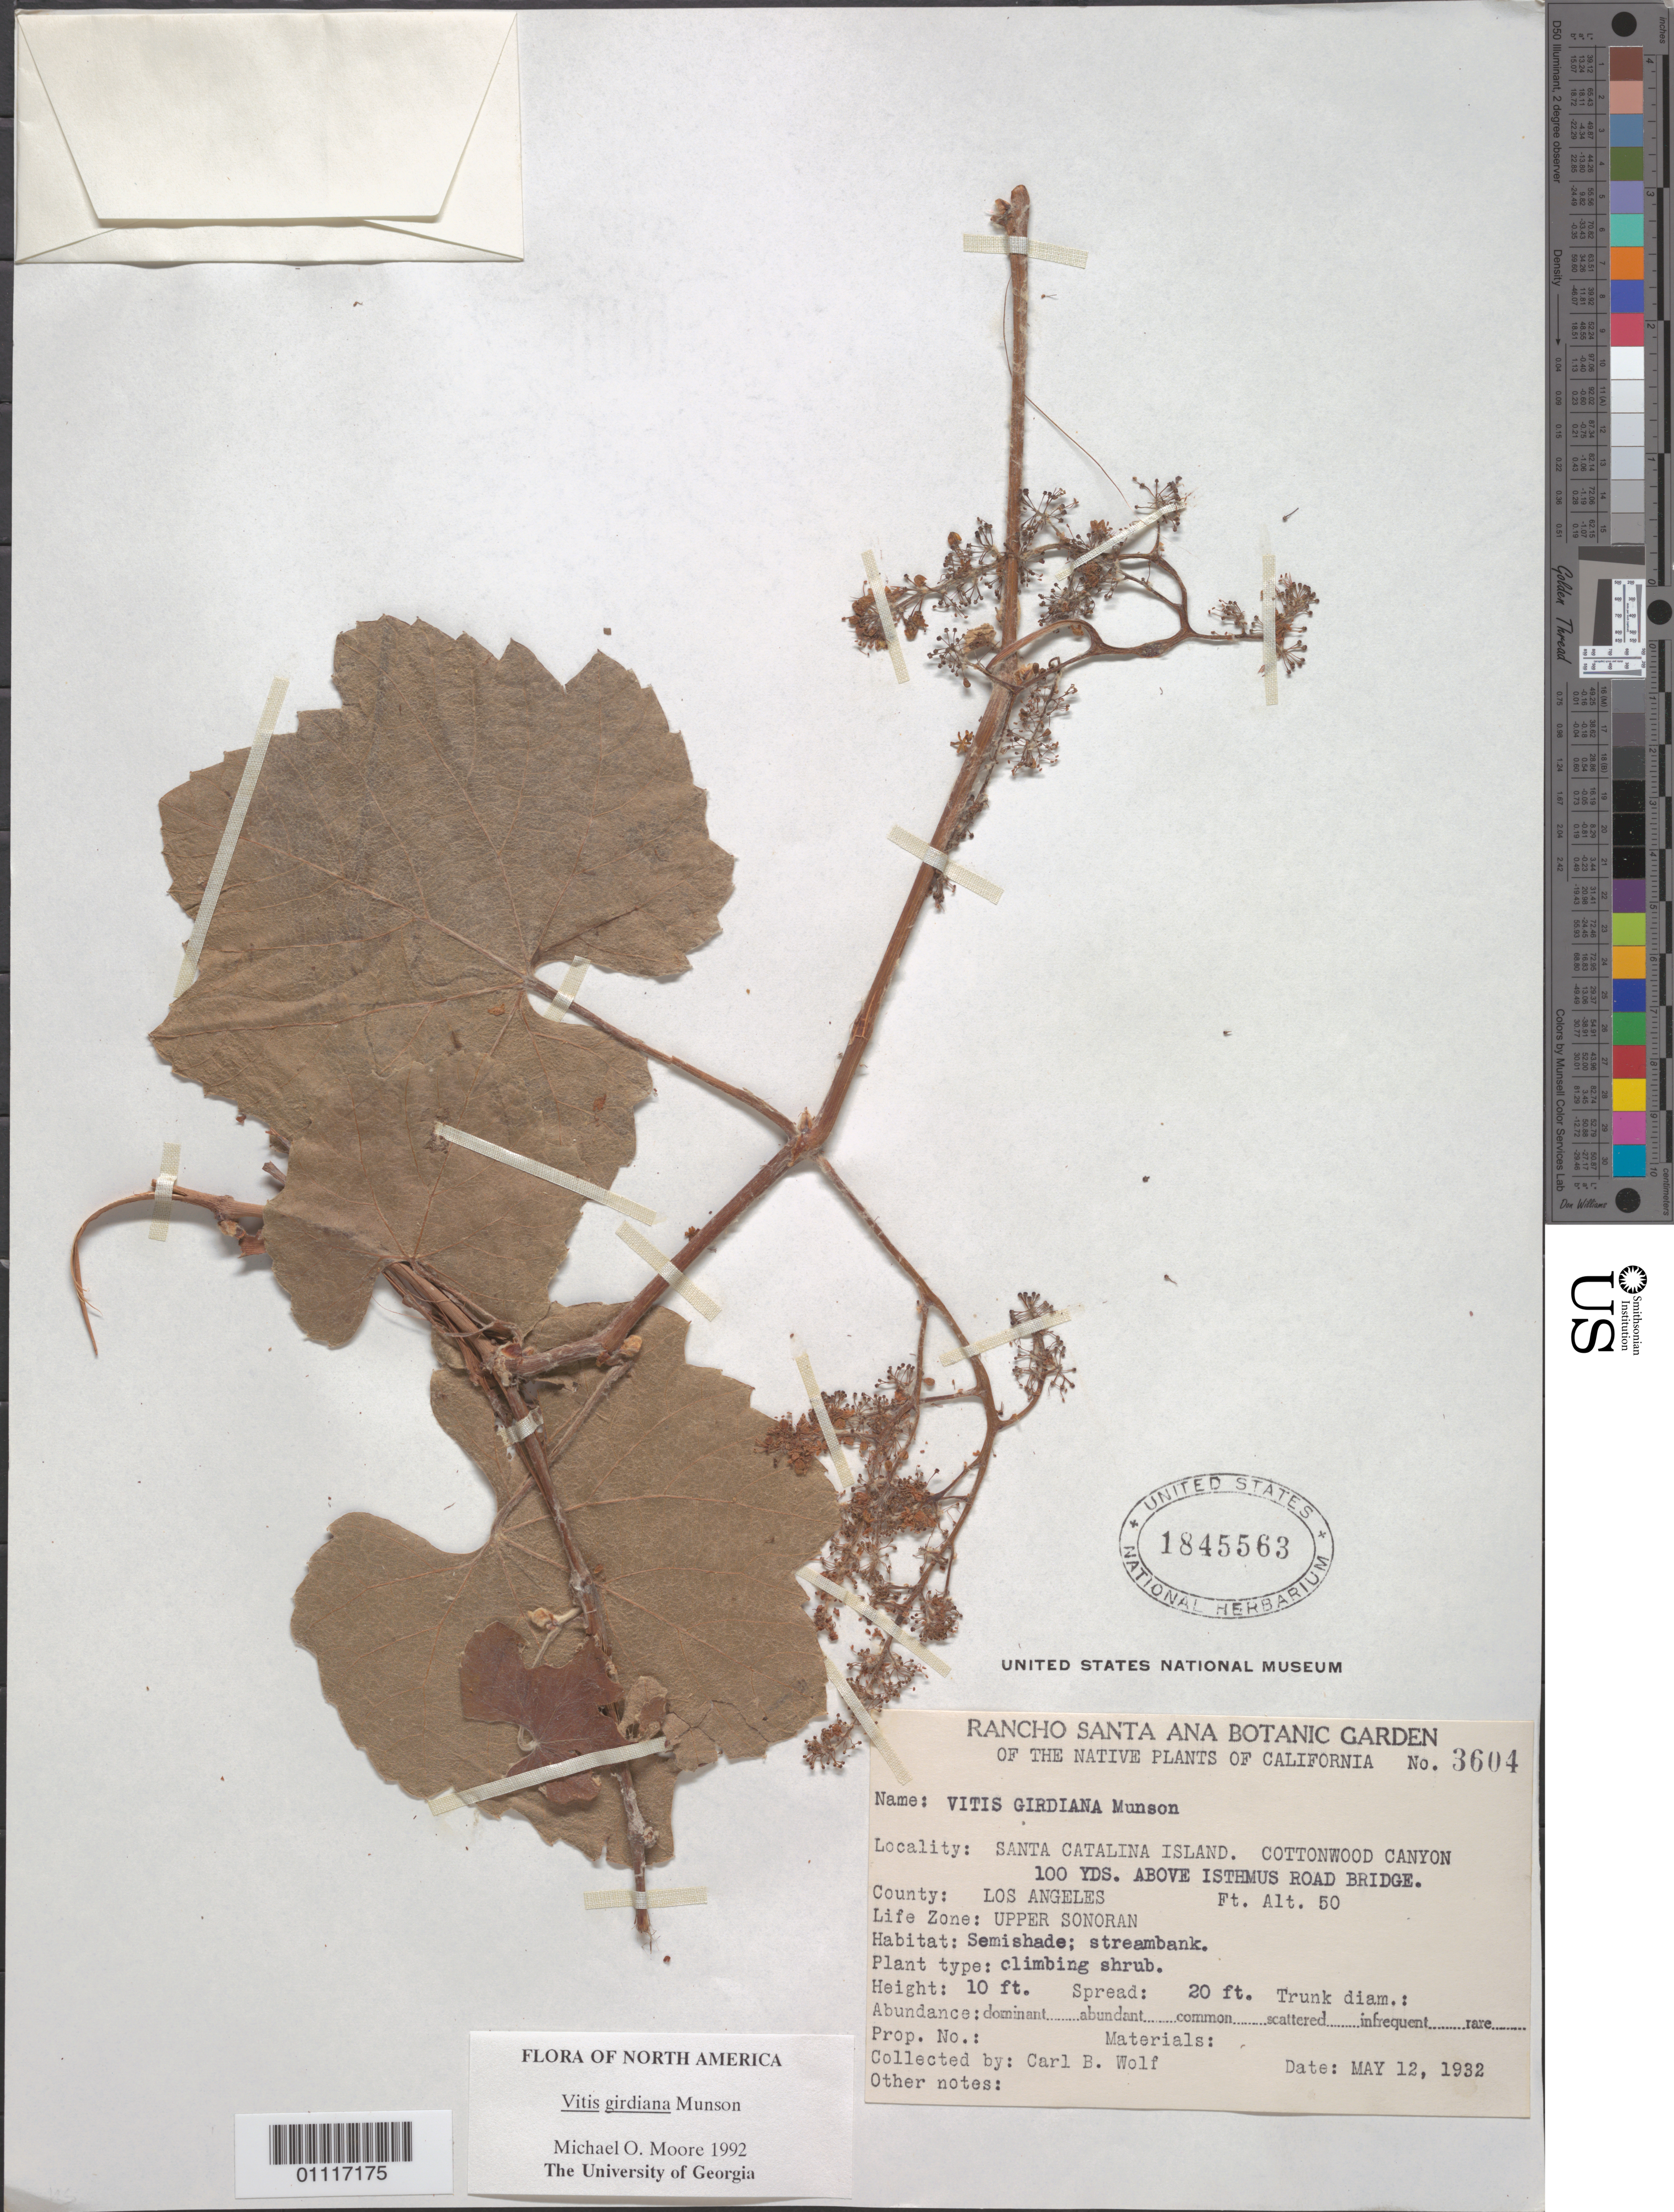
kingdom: Plantae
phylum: Tracheophyta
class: Magnoliopsida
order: Vitales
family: Vitaceae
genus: Vitis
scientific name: Vitis girdiana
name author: Munson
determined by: Moore, M. O.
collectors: C. B. Wolf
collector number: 3604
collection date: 1932-05-12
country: United States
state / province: California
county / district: Los Angeles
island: Santa Catalina Island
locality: Santa Catalina Island. Cottonwood Canyon 100 YDS. Above Isthmus Road Bridge.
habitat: Semishade; streambank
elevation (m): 15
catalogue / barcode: US 1845563